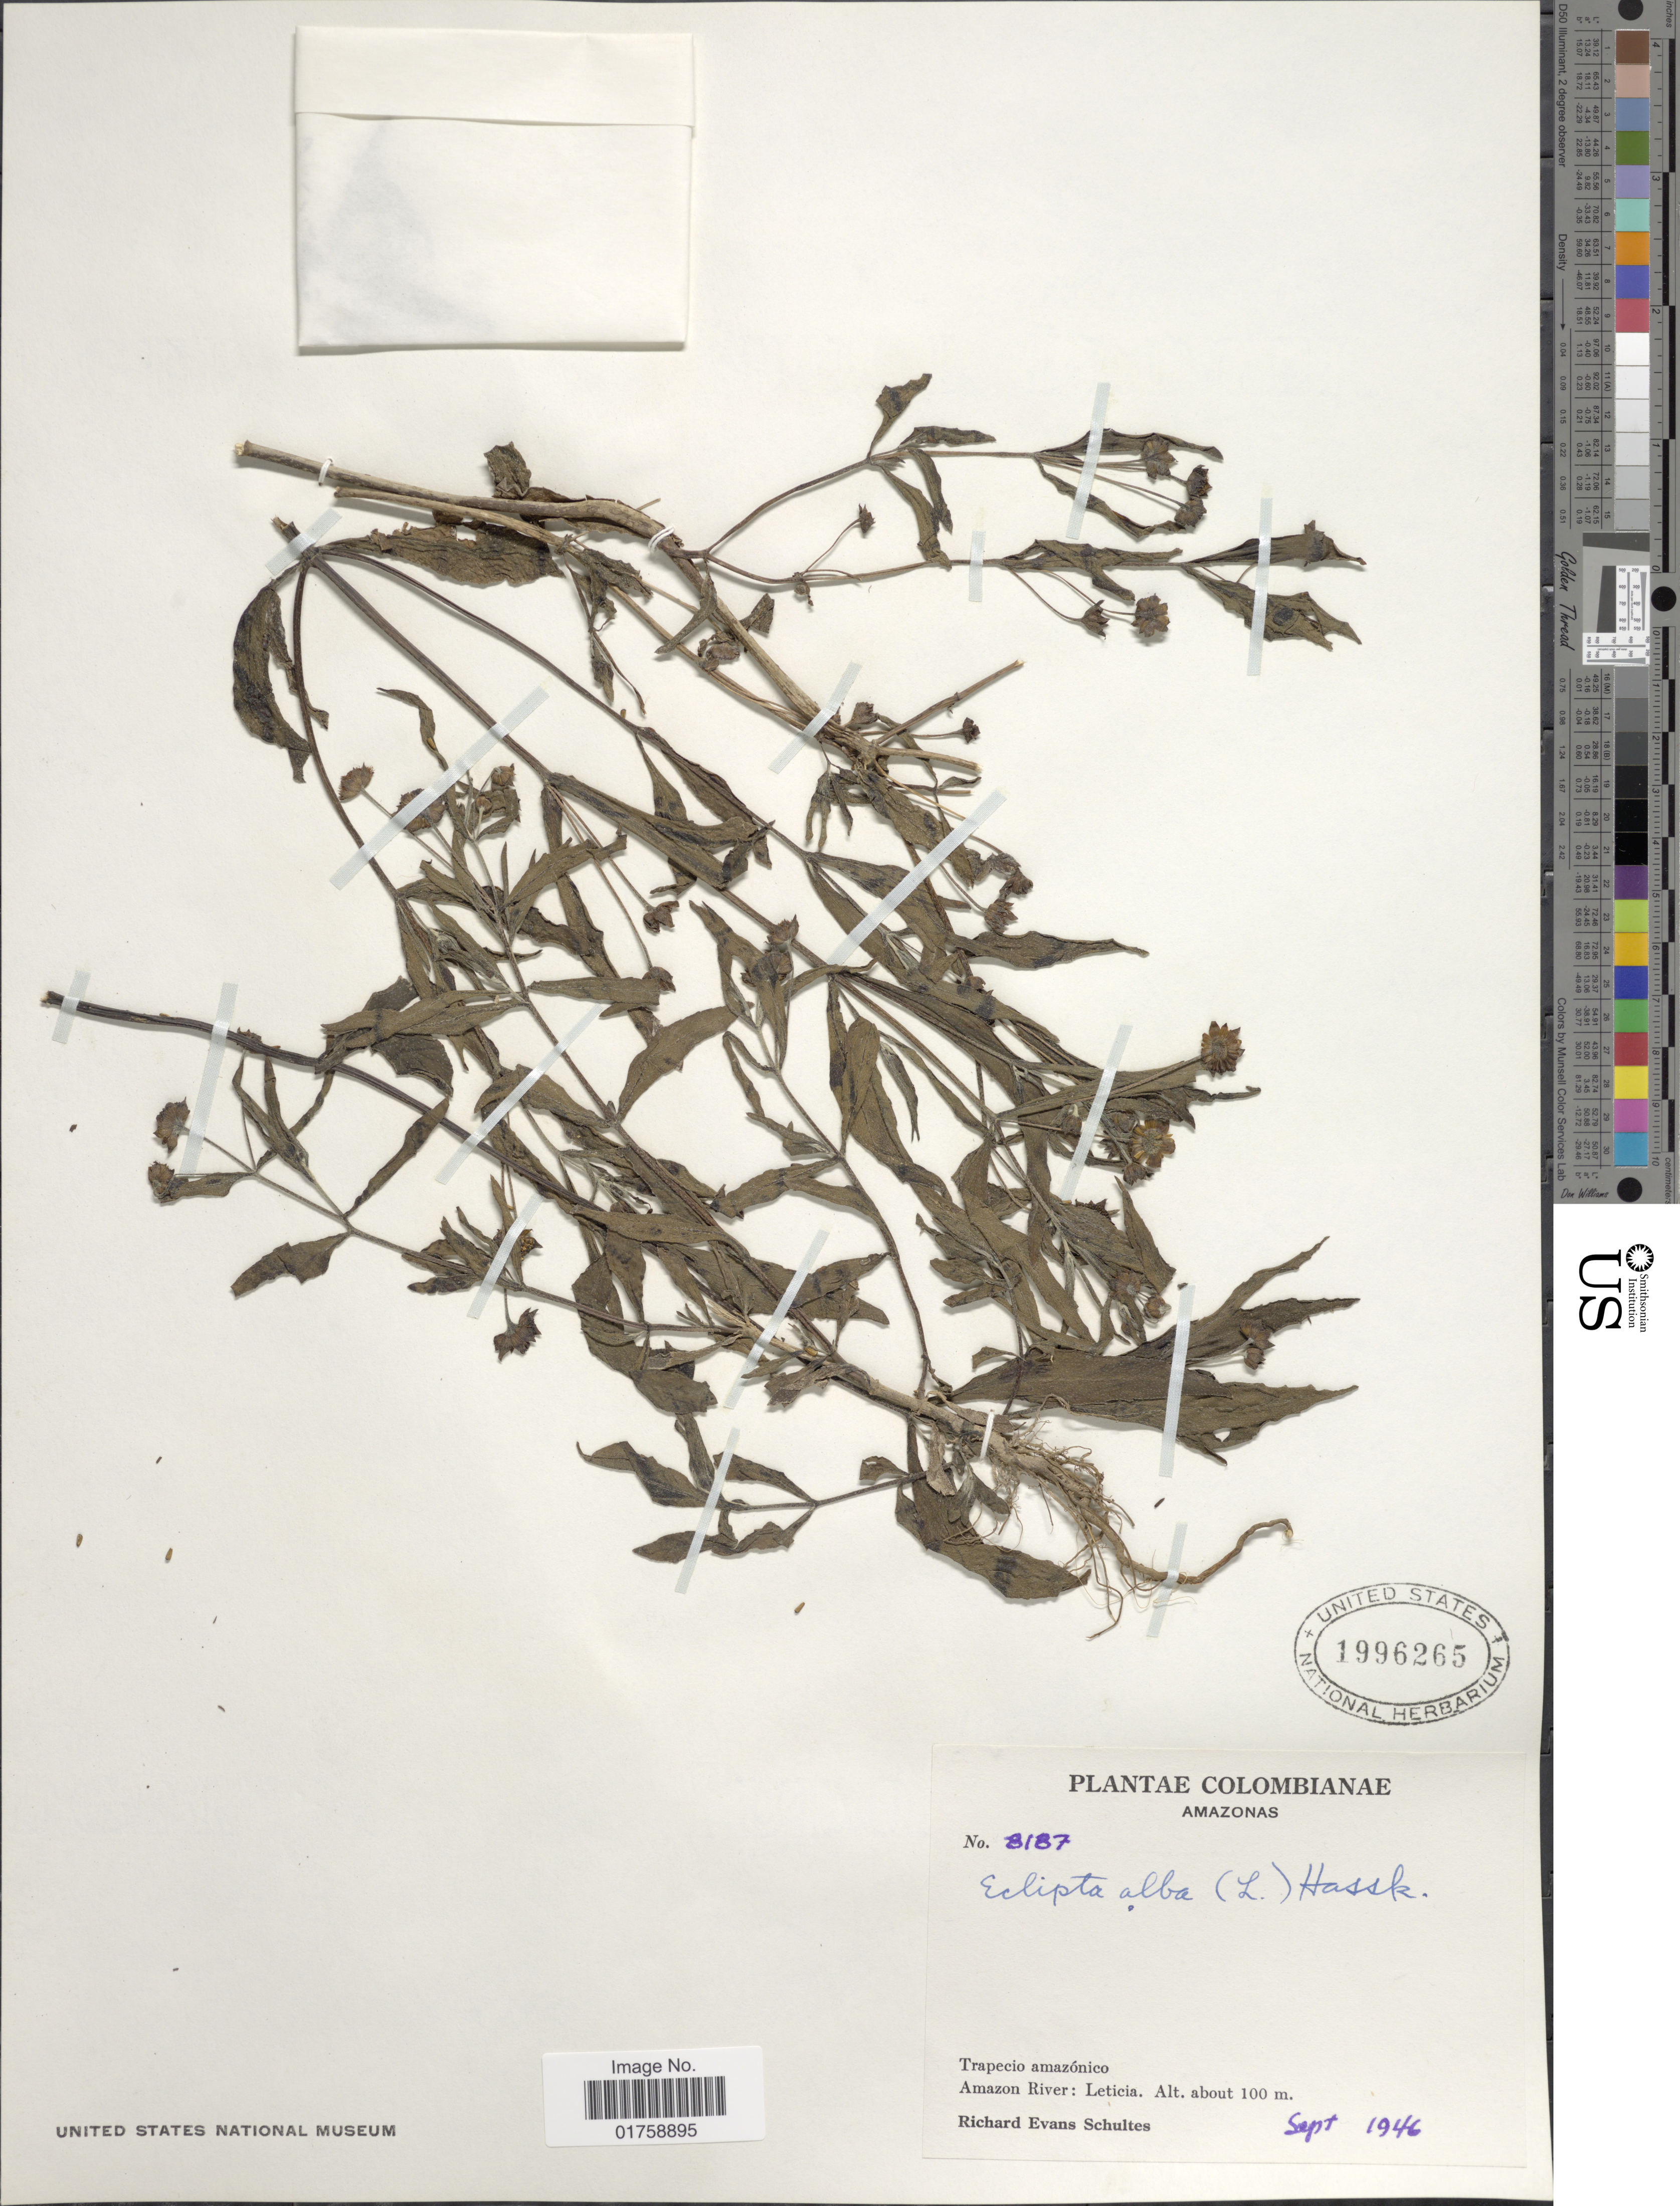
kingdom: Plantae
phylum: Tracheophyta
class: Magnoliopsida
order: Asterales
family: Asteraceae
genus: Eclipta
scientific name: Eclipta alba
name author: (L.) Hassk.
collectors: R. E. Schultes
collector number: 8187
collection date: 1946-09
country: Colombia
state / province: Amazônas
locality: Trapecio amazonica. Amazon River: Leticia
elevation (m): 100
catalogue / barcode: US 1996265